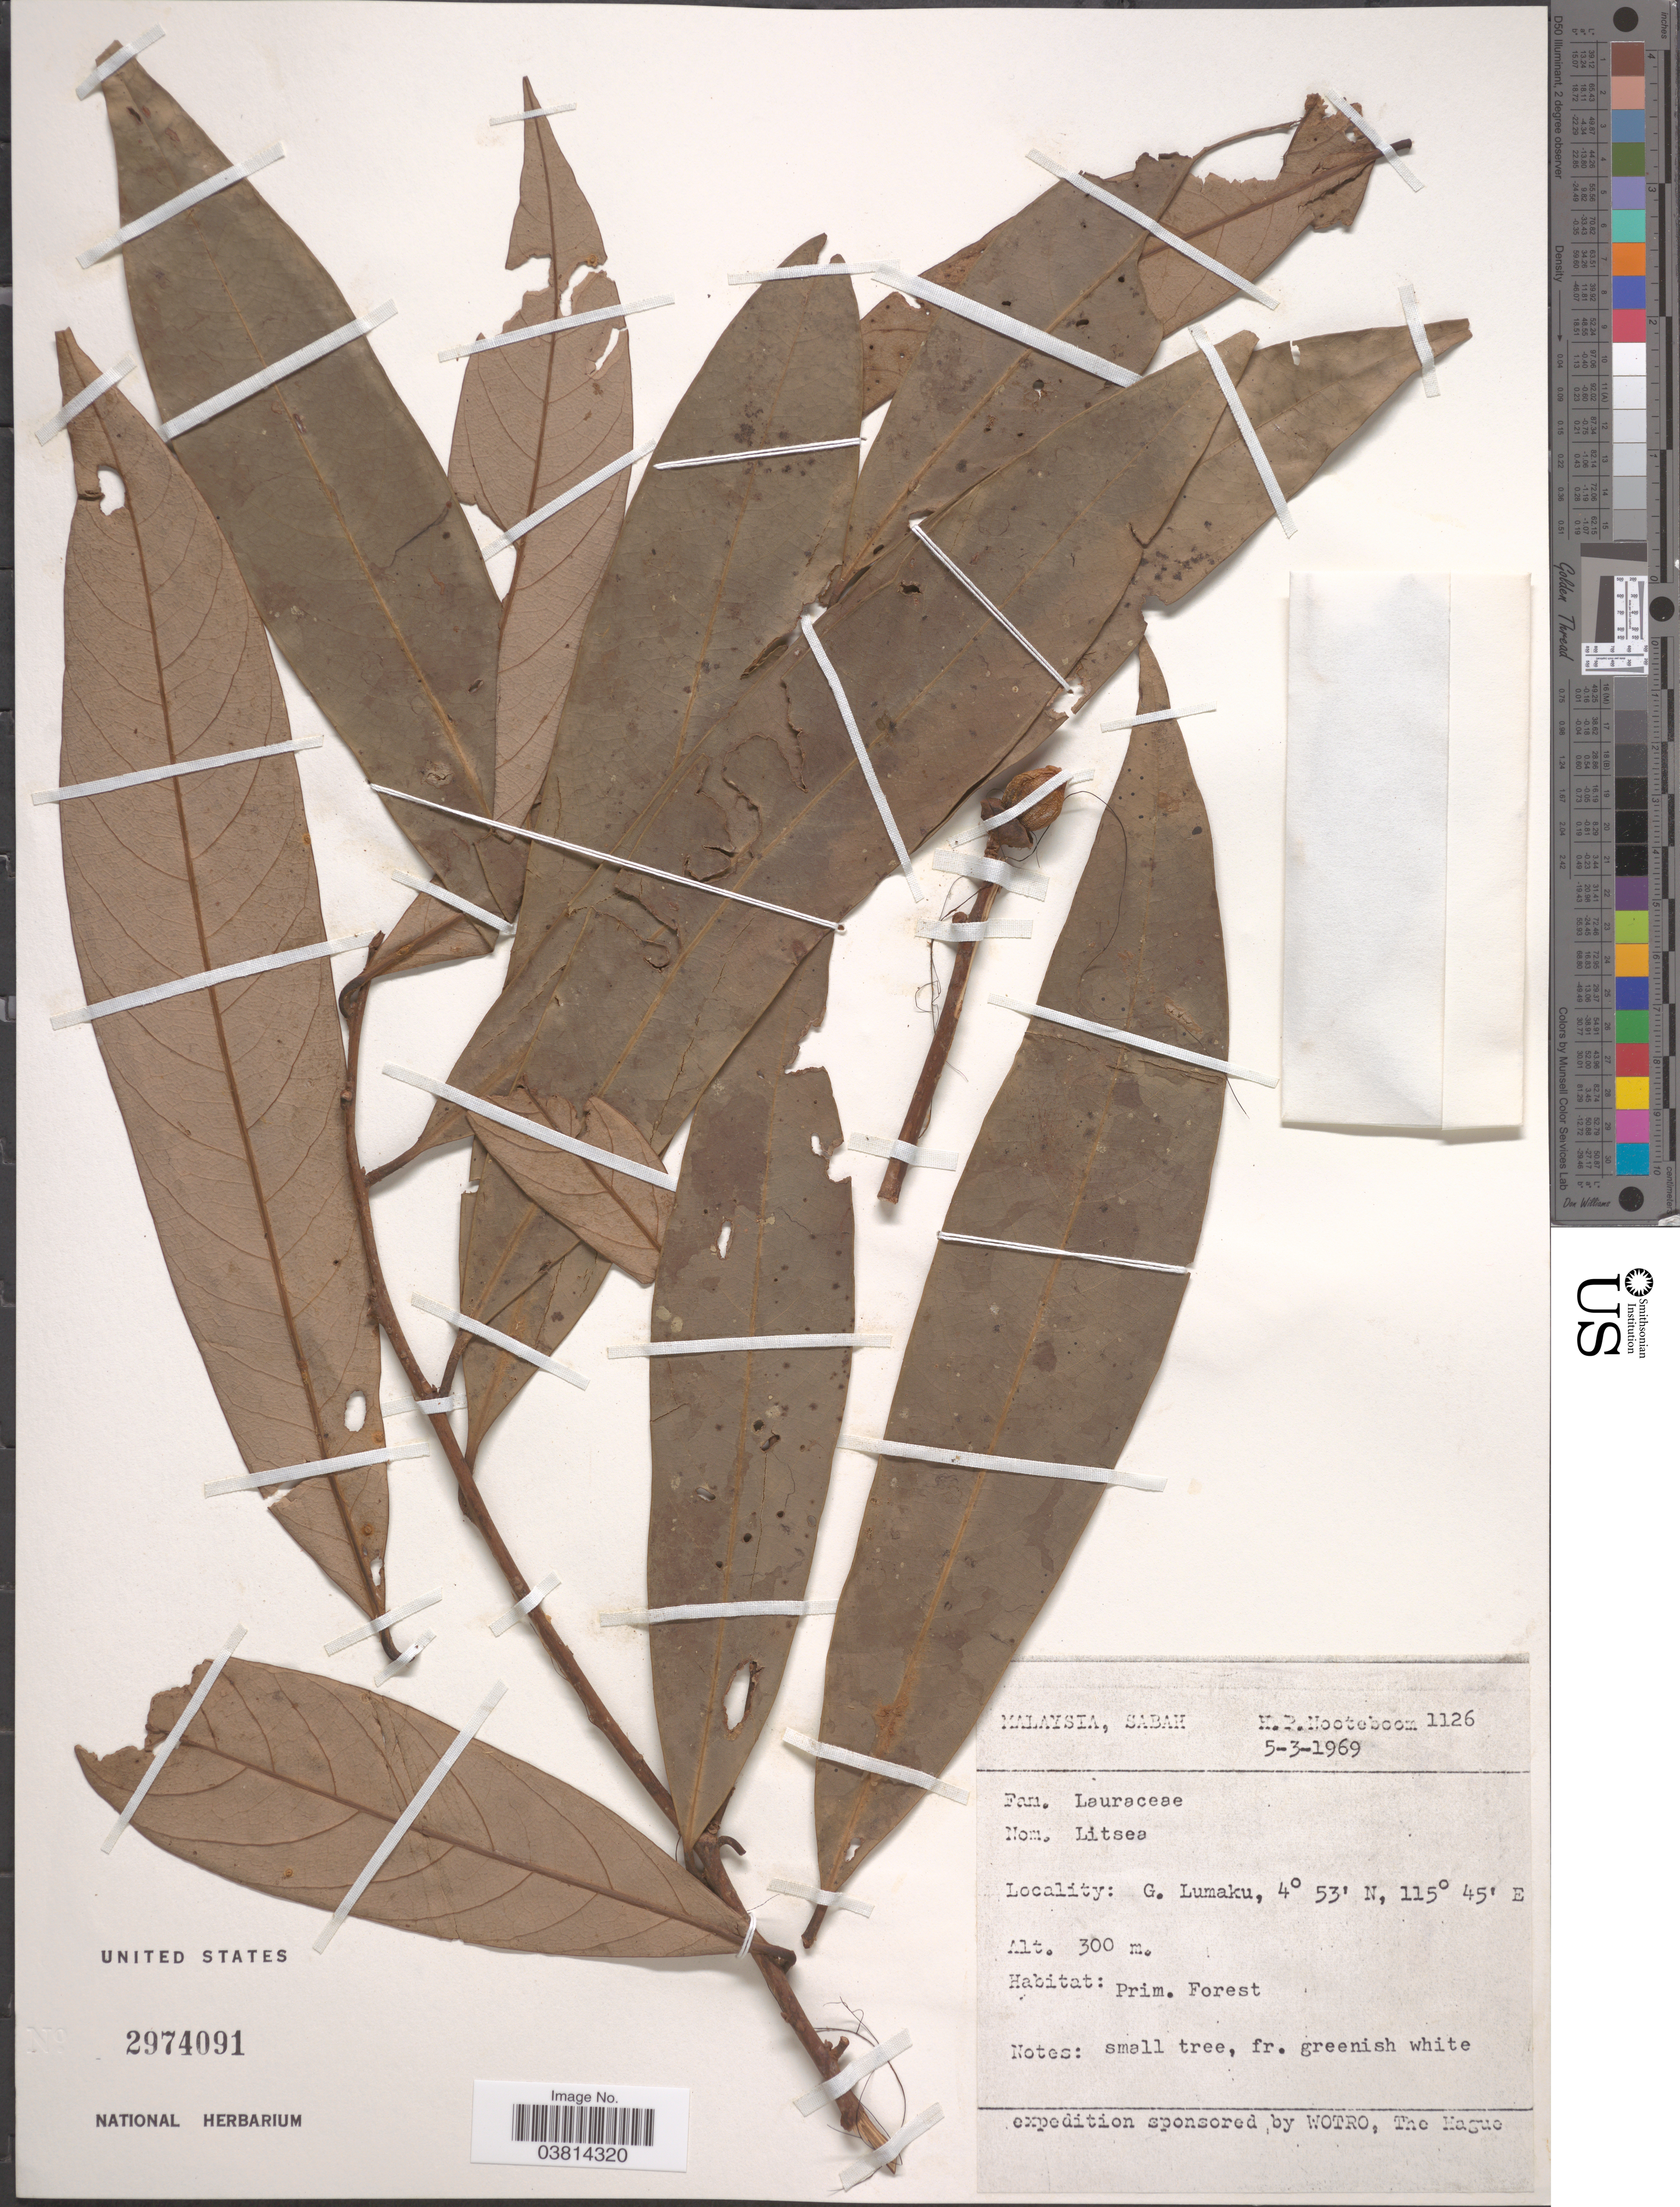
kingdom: Plantae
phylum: Tracheophyta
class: Magnoliopsida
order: Laurales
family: Lauraceae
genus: Litsea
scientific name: Litsea sp.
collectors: H. P. Nooteboom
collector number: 1126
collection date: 1969-03-05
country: Malaysia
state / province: Sabah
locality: G. Lumaku.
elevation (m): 300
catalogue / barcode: US 2974091